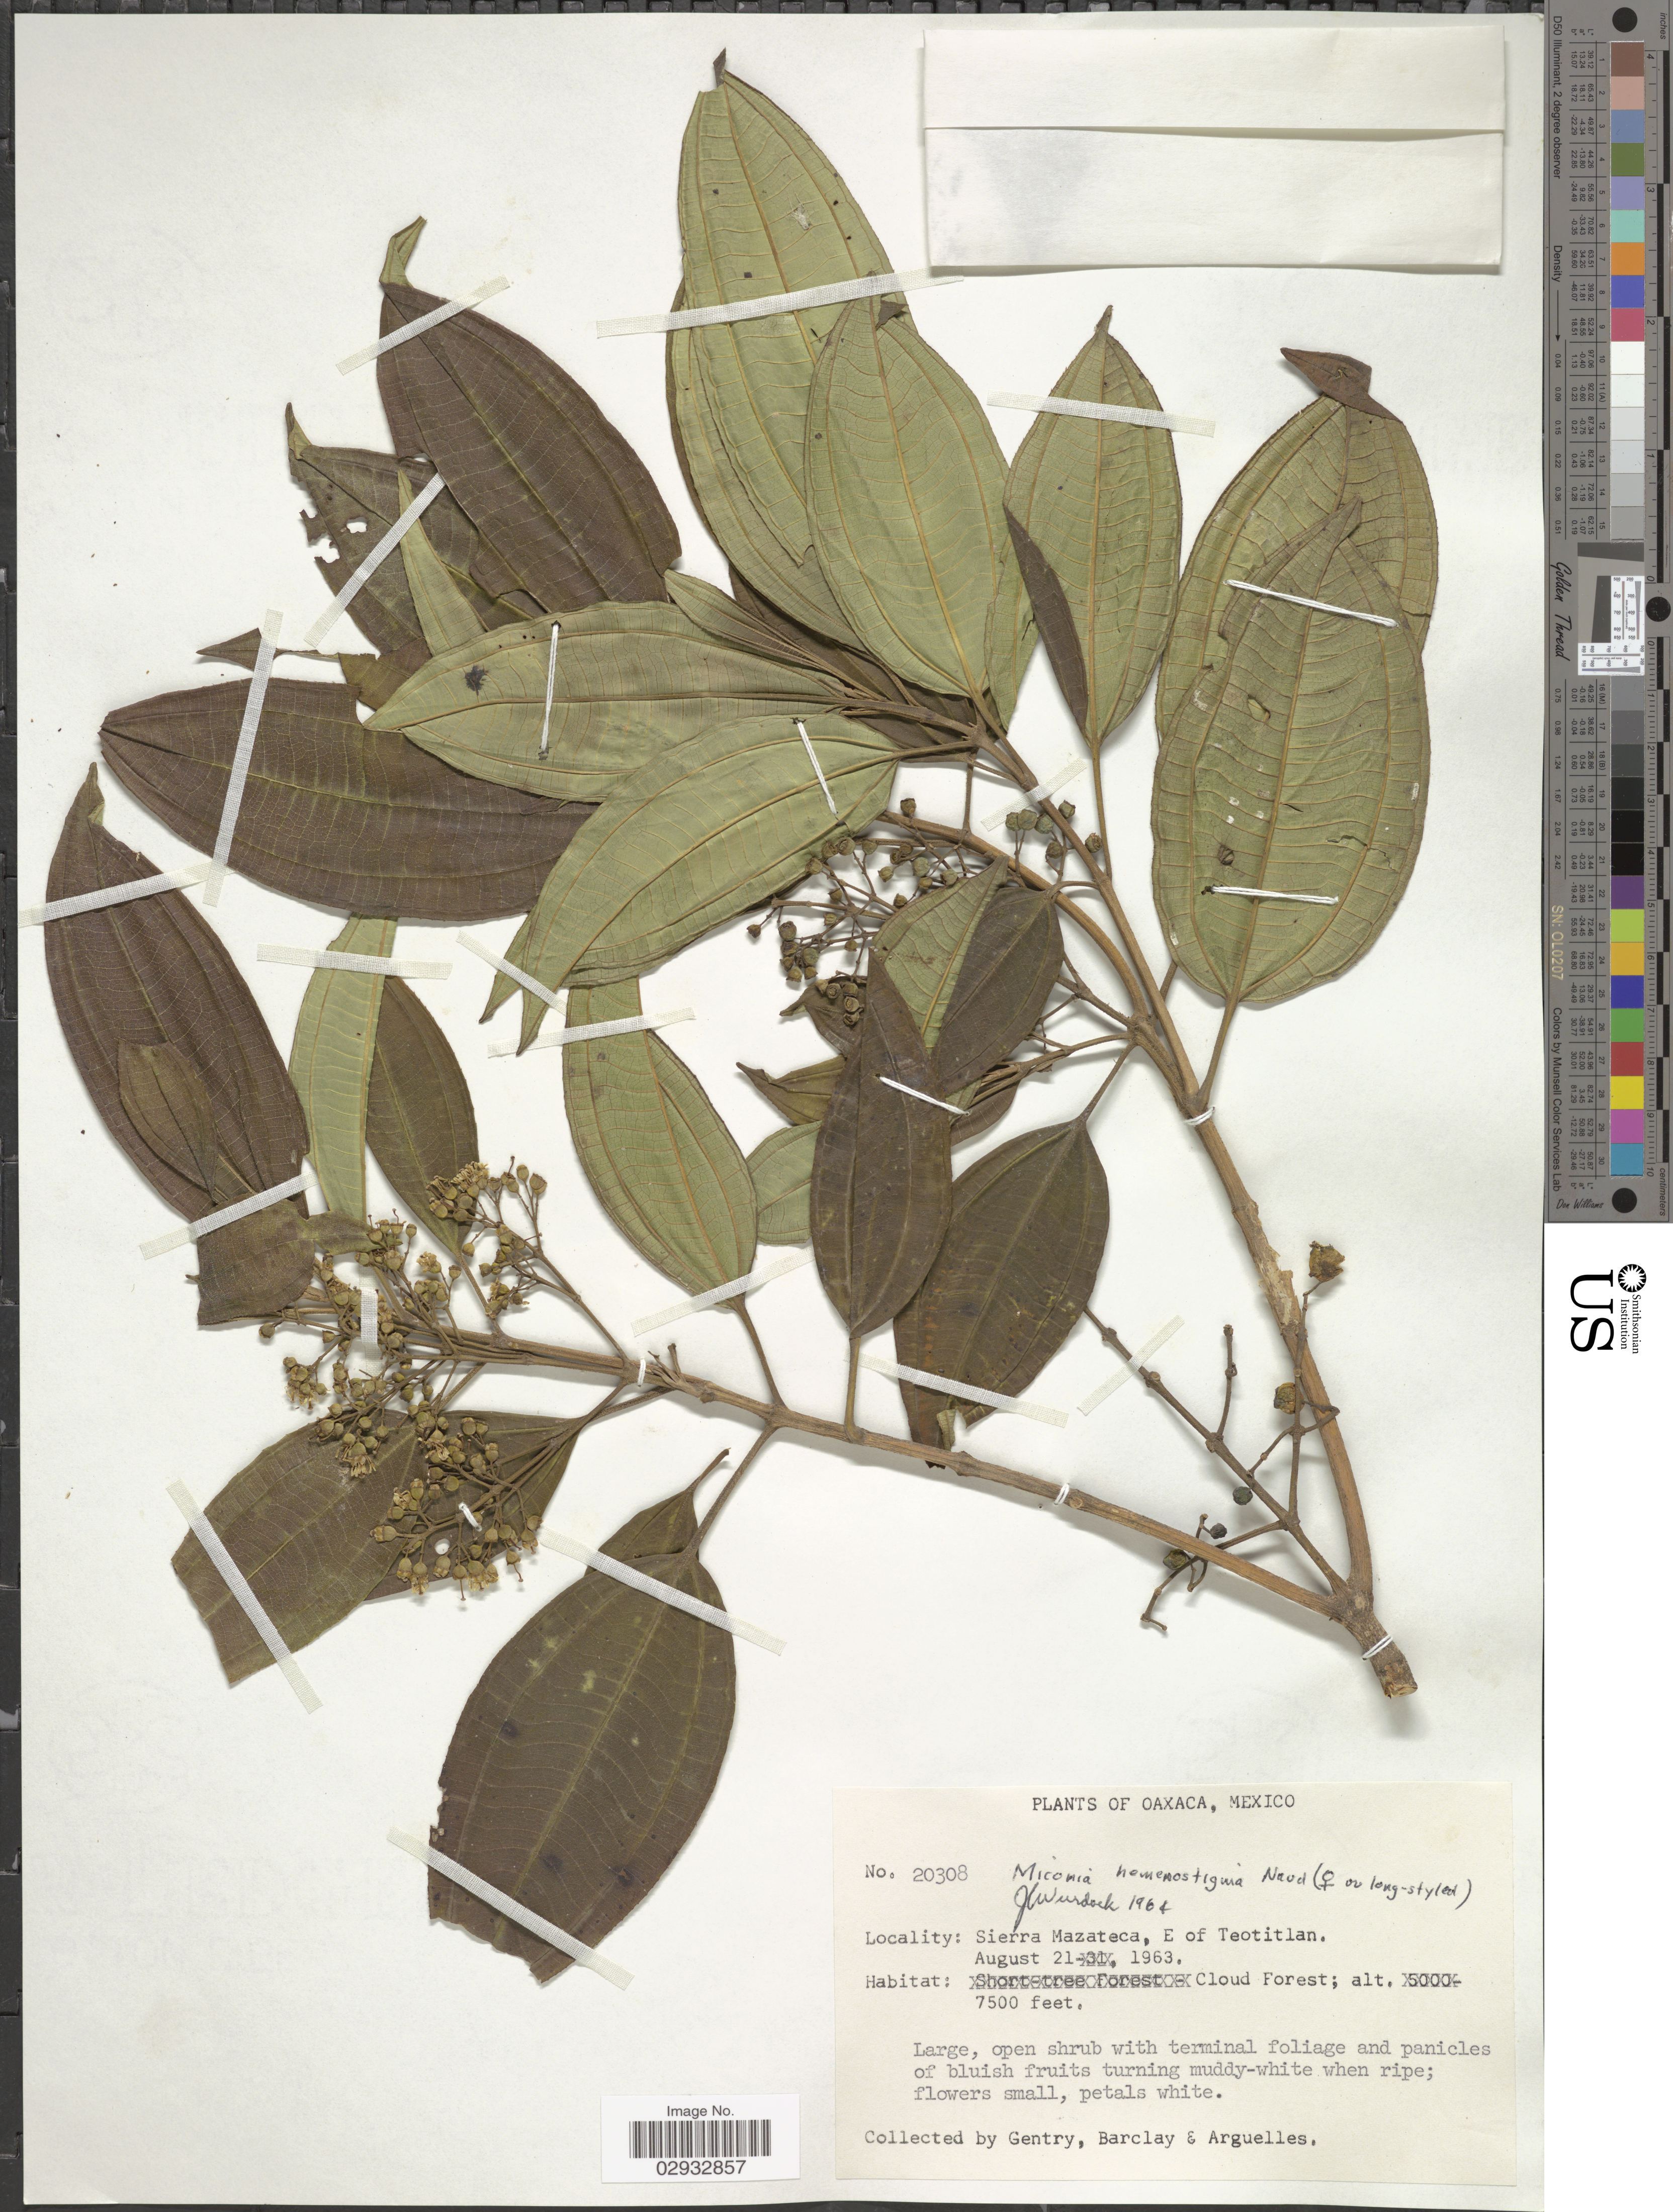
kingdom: Plantae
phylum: Tracheophyta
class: Magnoliopsida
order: Myrtales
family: Melastomataceae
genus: Miconia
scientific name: Miconia hemenostigma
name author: Naudin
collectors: Gentry, --, -- Barclay & Arguelles, --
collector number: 20308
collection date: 1963-08-21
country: Mexico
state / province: Oaxaca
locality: Sierra Mazateca, E of Teotitlan.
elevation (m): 2286